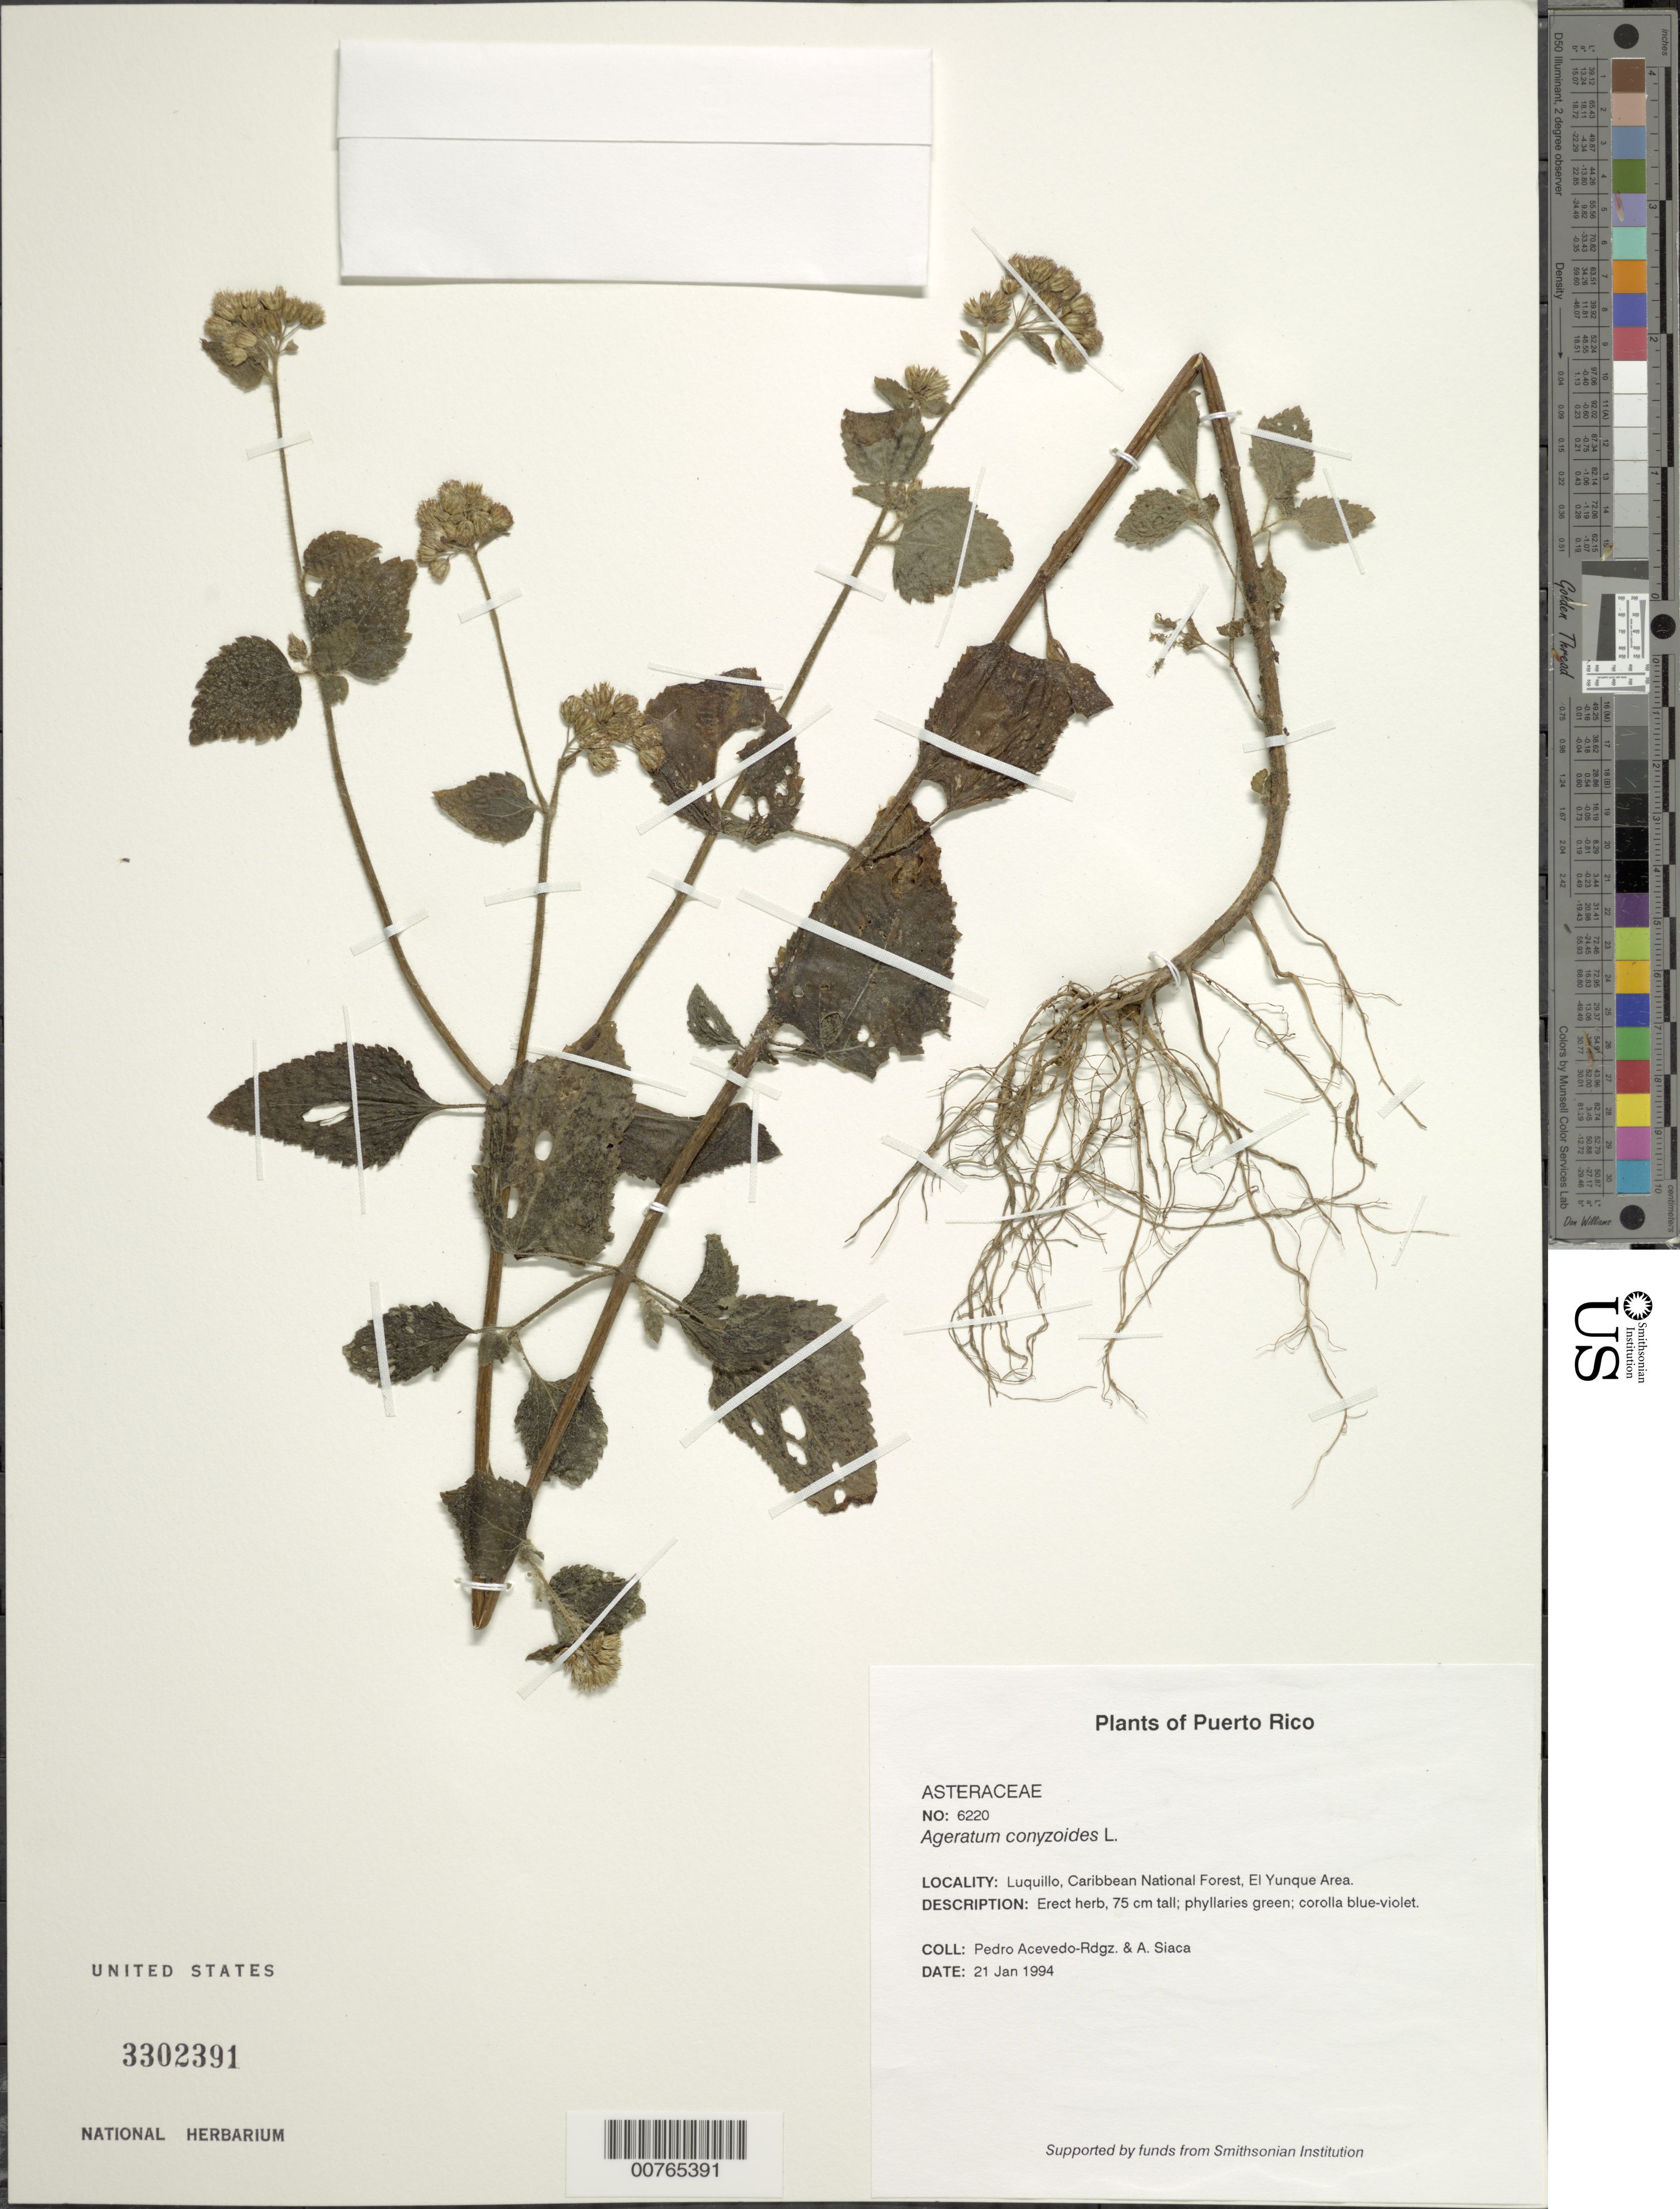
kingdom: Plantae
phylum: Tracheophyta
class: Magnoliopsida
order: Asterales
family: Asteraceae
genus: Ageratum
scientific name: Ageratum conyzoides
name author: L.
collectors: P. Acevedo-Rodr. & A. Siaca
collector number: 6220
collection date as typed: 21 Jan 1994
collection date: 1994-01-21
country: Puerto Rico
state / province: Río Grande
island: Puerto Rico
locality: Río Grande; Luquillo Mountains. Caribbean National Forest. El Yunque area.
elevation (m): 900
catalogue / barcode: US 3302391